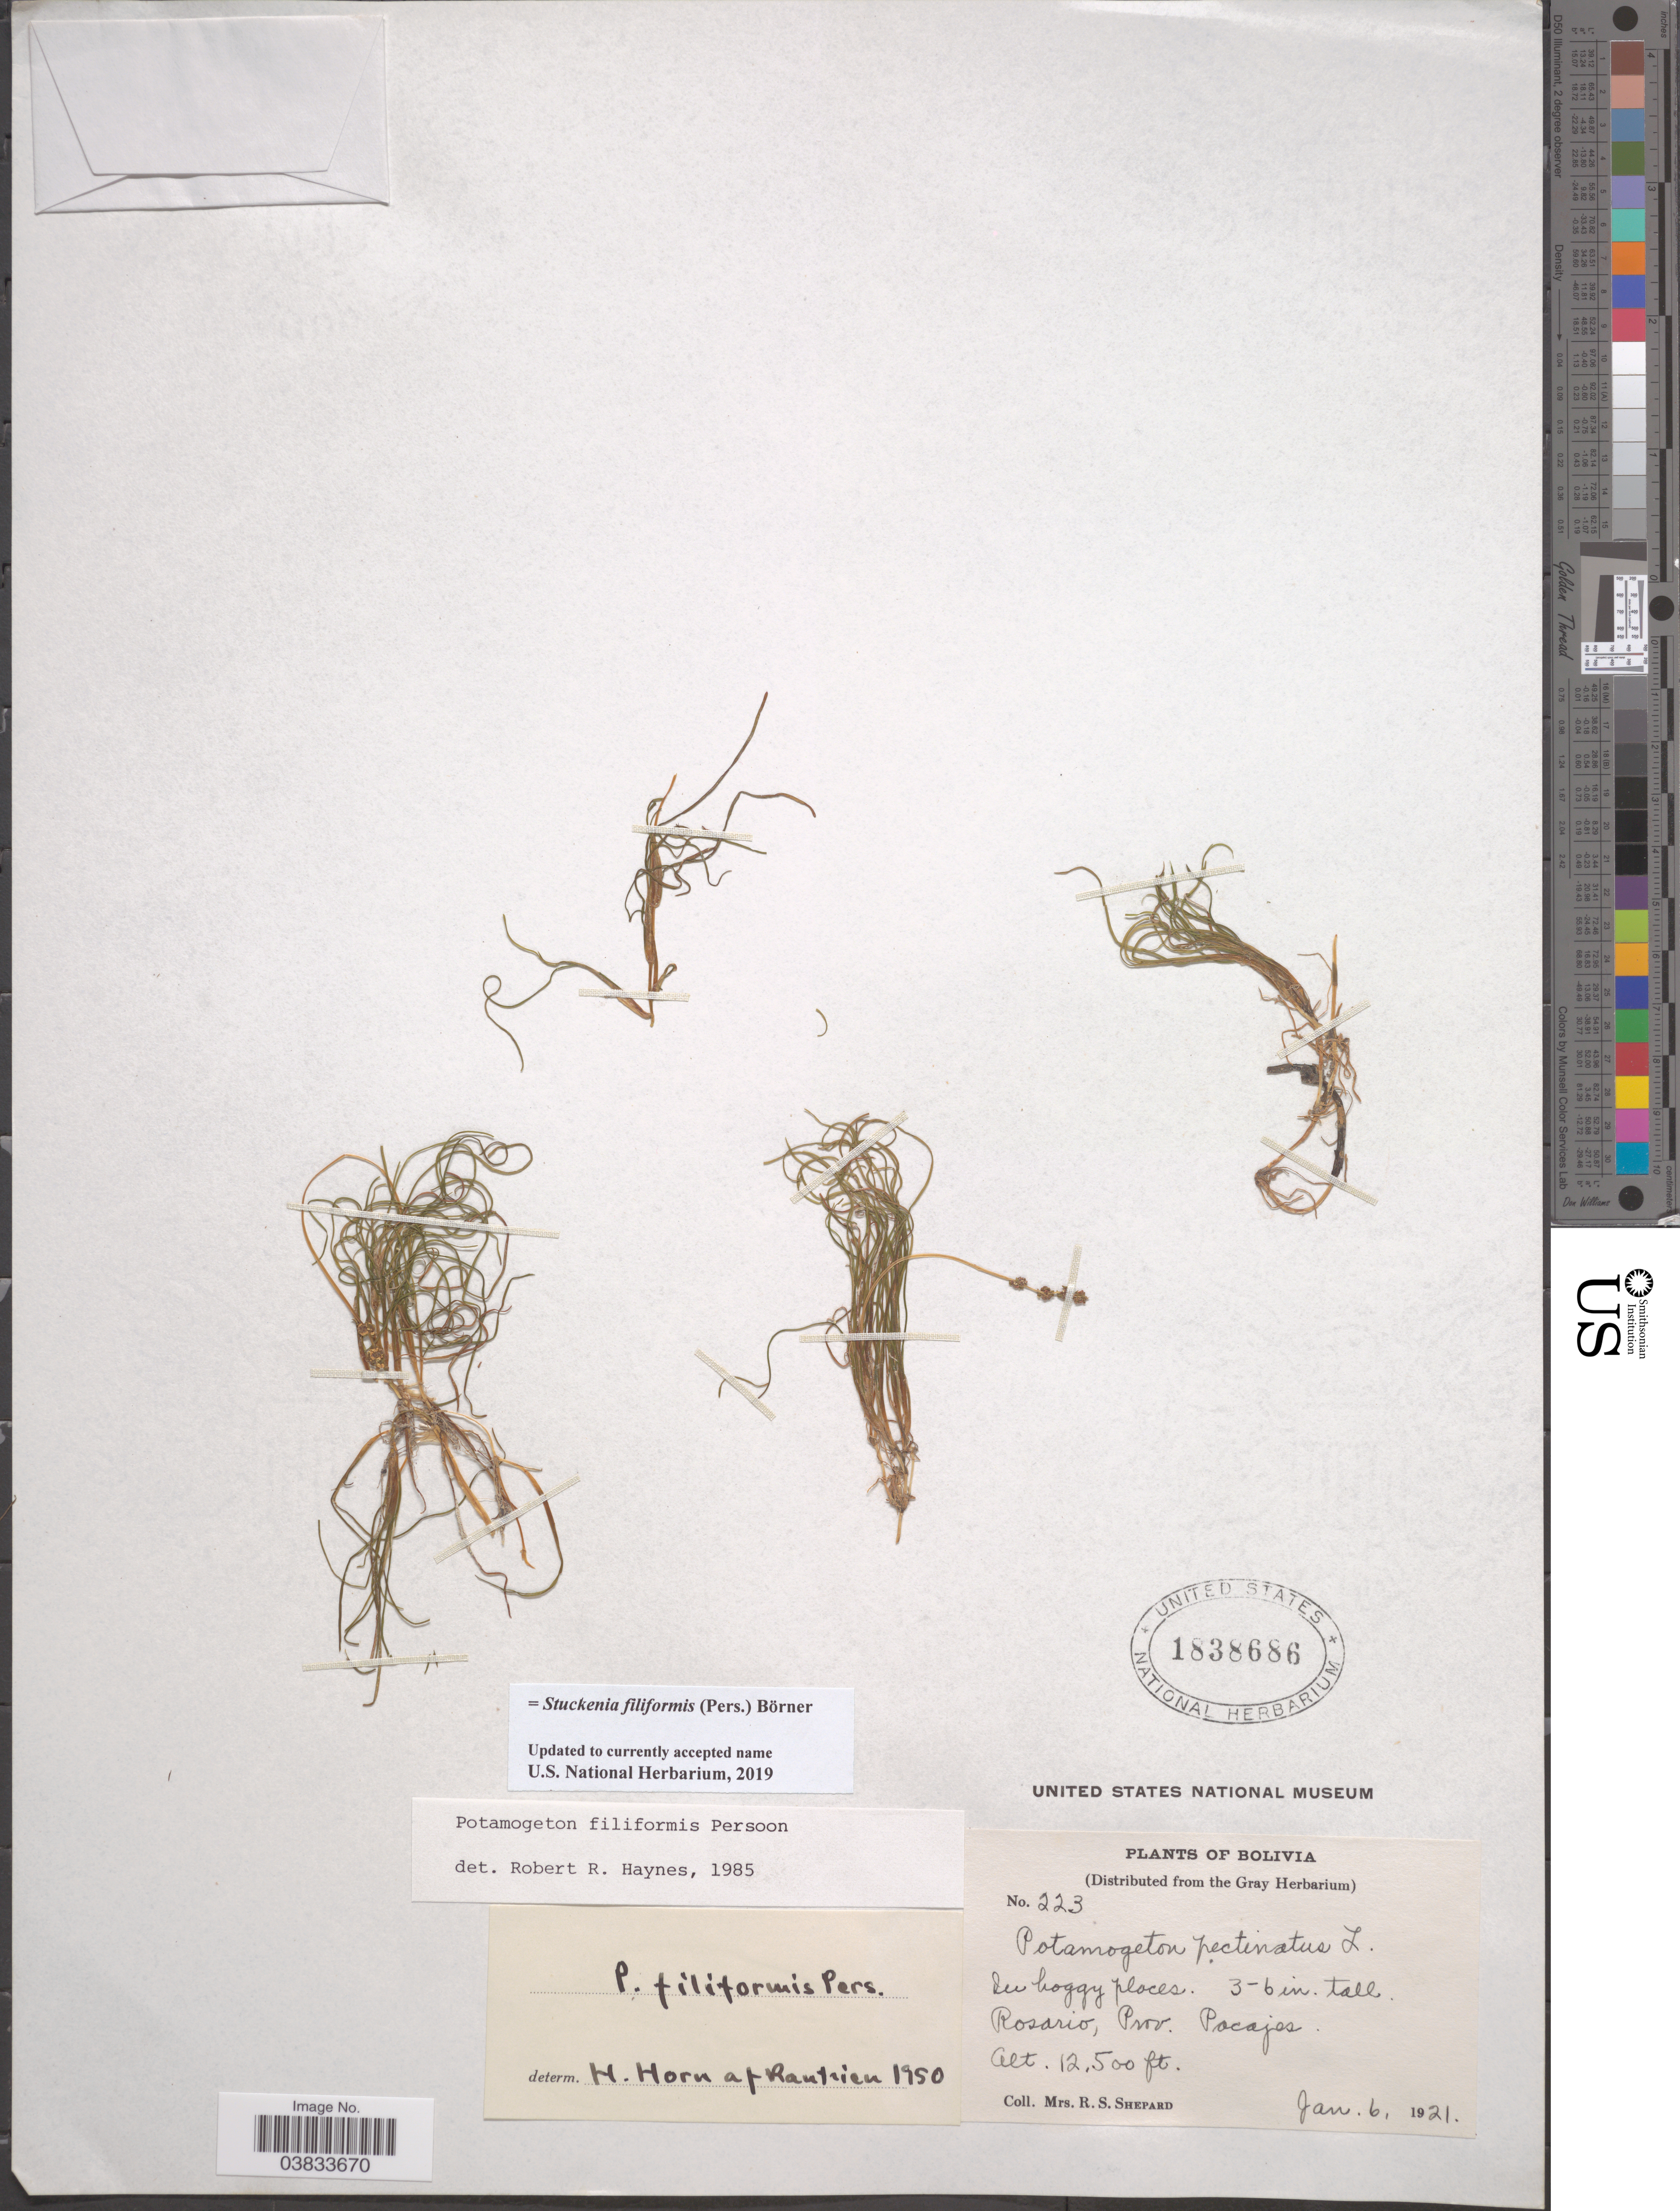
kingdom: Plantae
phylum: Tracheophyta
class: Liliopsida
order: Alismatales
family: Potamogetonaceae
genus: Stuckenia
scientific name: Stuckenia filiformis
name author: (Pers.) Börner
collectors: R. Shepard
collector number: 223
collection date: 1921-01-06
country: Bolivia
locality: Rosario, Prov. Pacajes.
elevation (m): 3810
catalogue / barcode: US 1838686